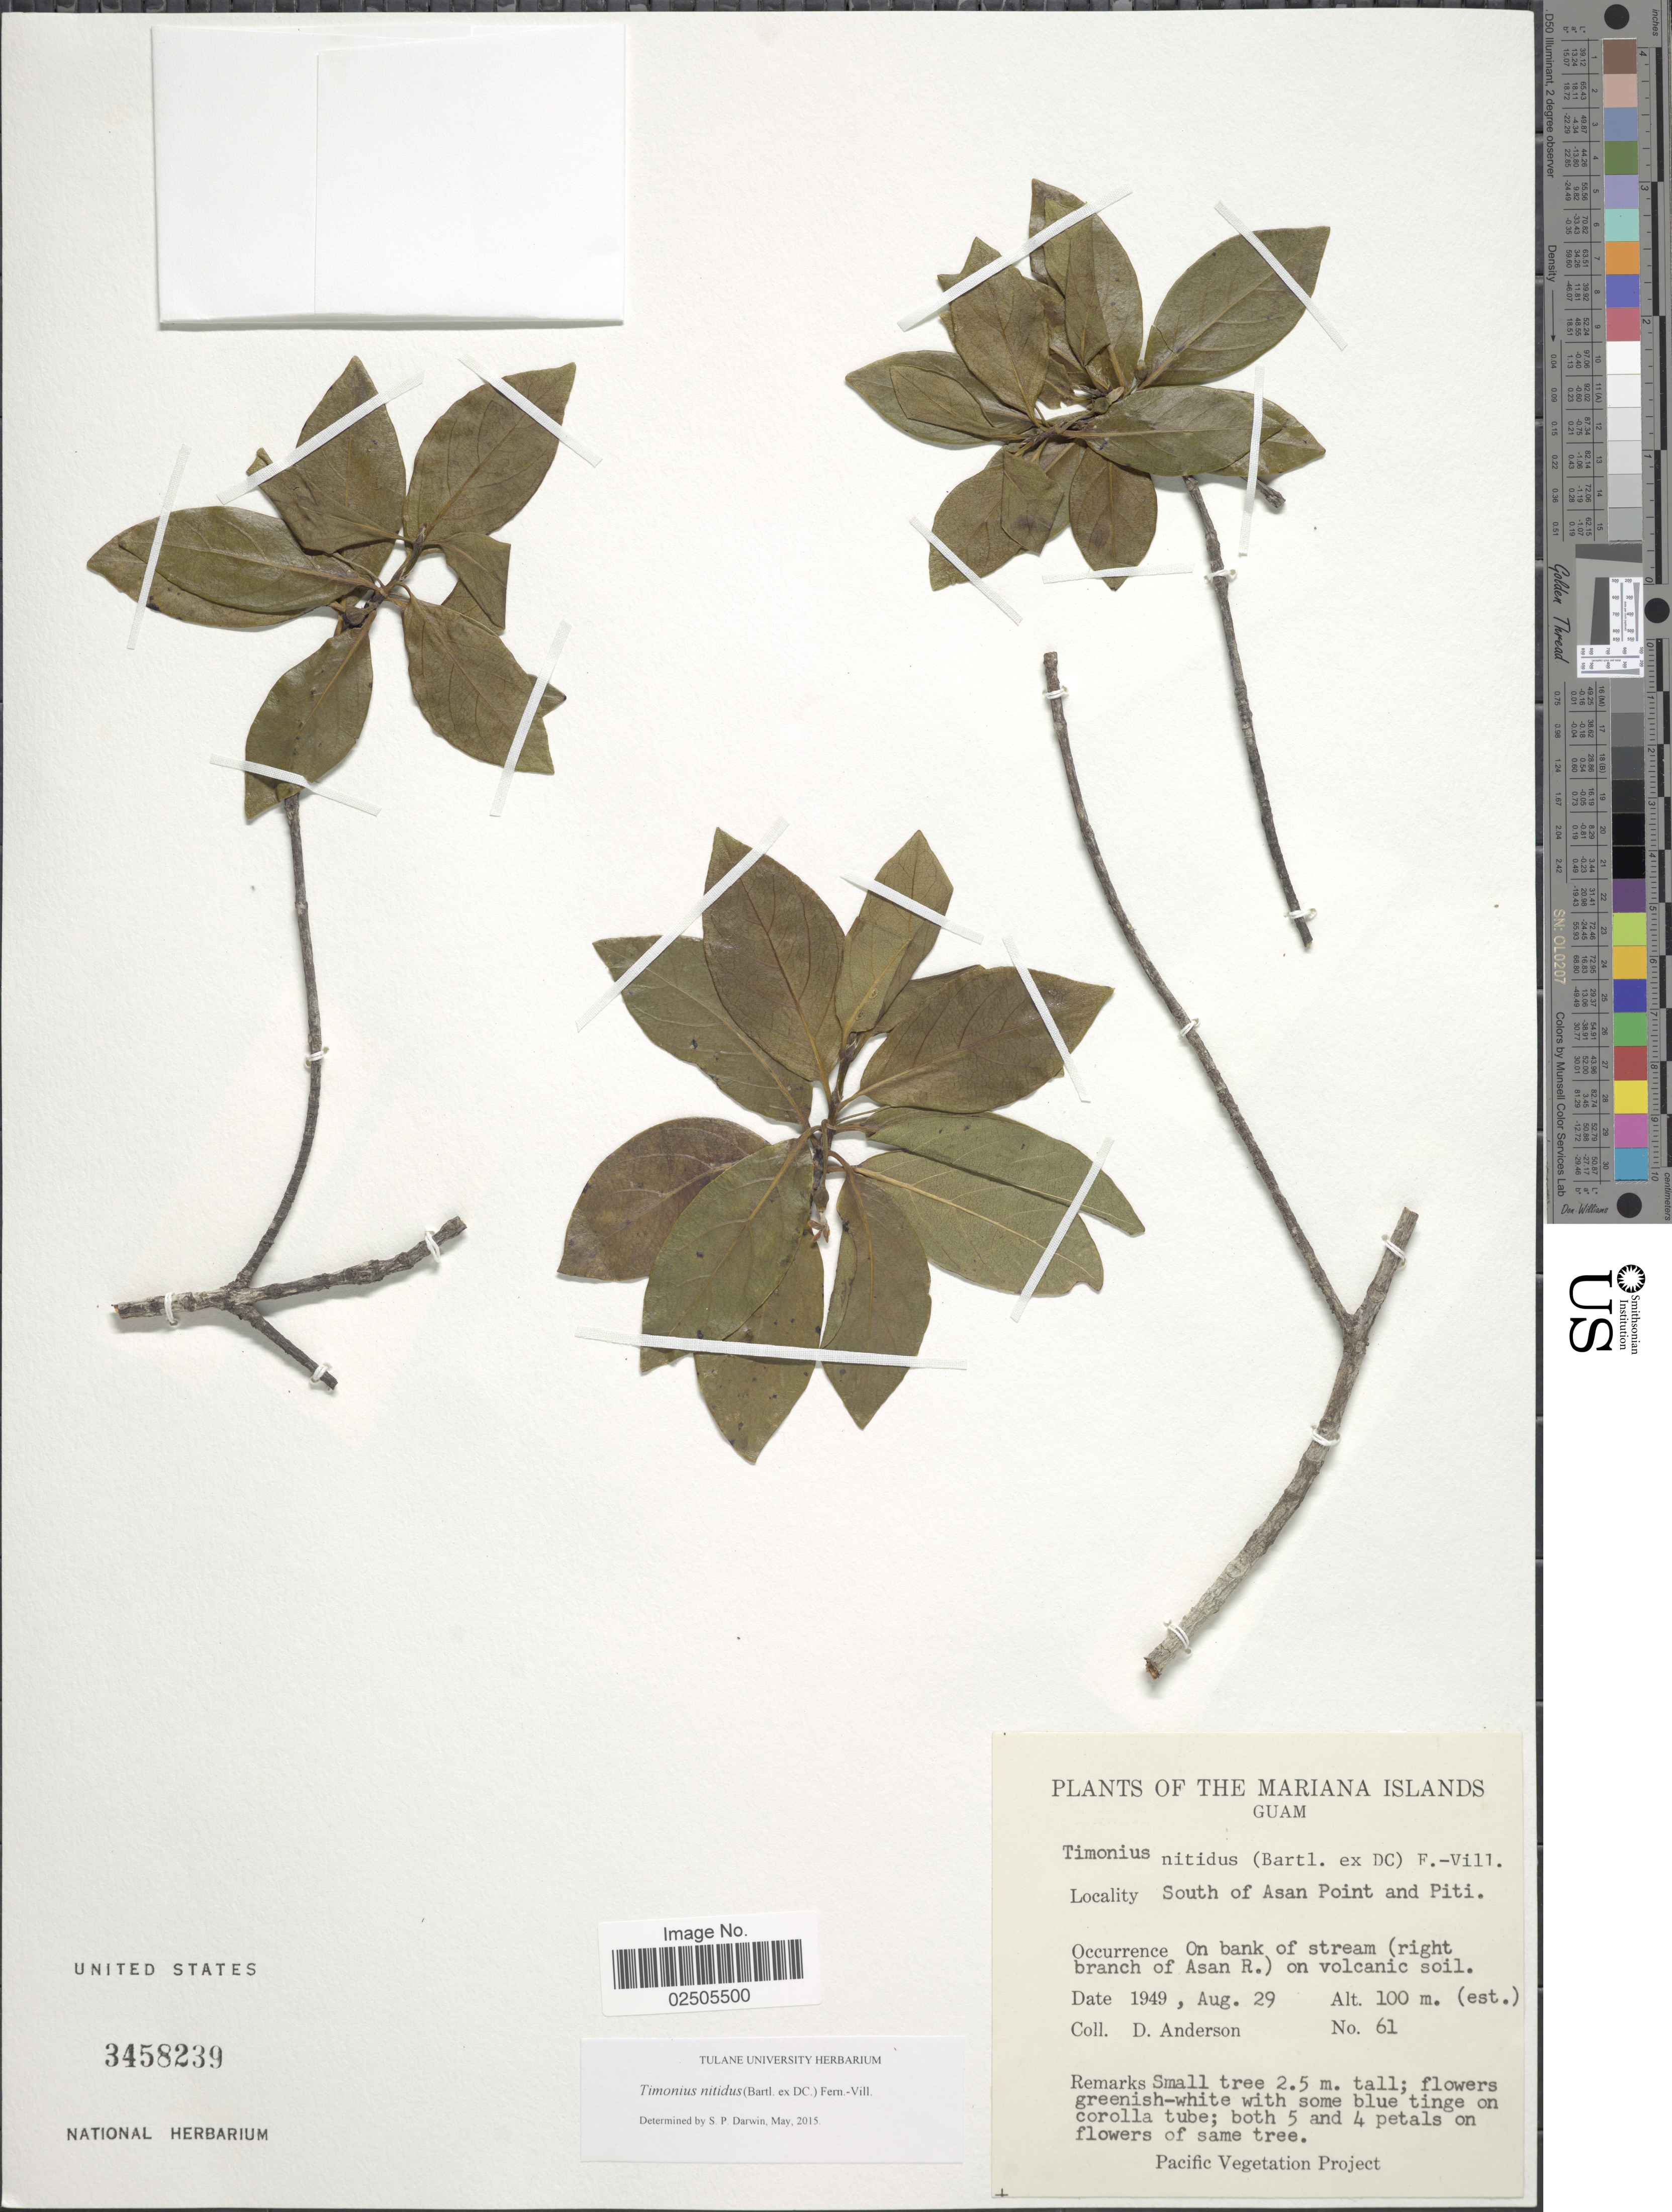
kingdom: Plantae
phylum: Tracheophyta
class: Magnoliopsida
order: Gentianales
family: Rubiaceae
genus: Timonius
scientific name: Timonius nitidus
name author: (Bartl. ex DC.) Fern.-Vill.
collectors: D. Anderson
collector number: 61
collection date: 1949-08-29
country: Guam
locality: The Mariana Islands, South of Asan Point and Piti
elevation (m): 100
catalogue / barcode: US 3458239